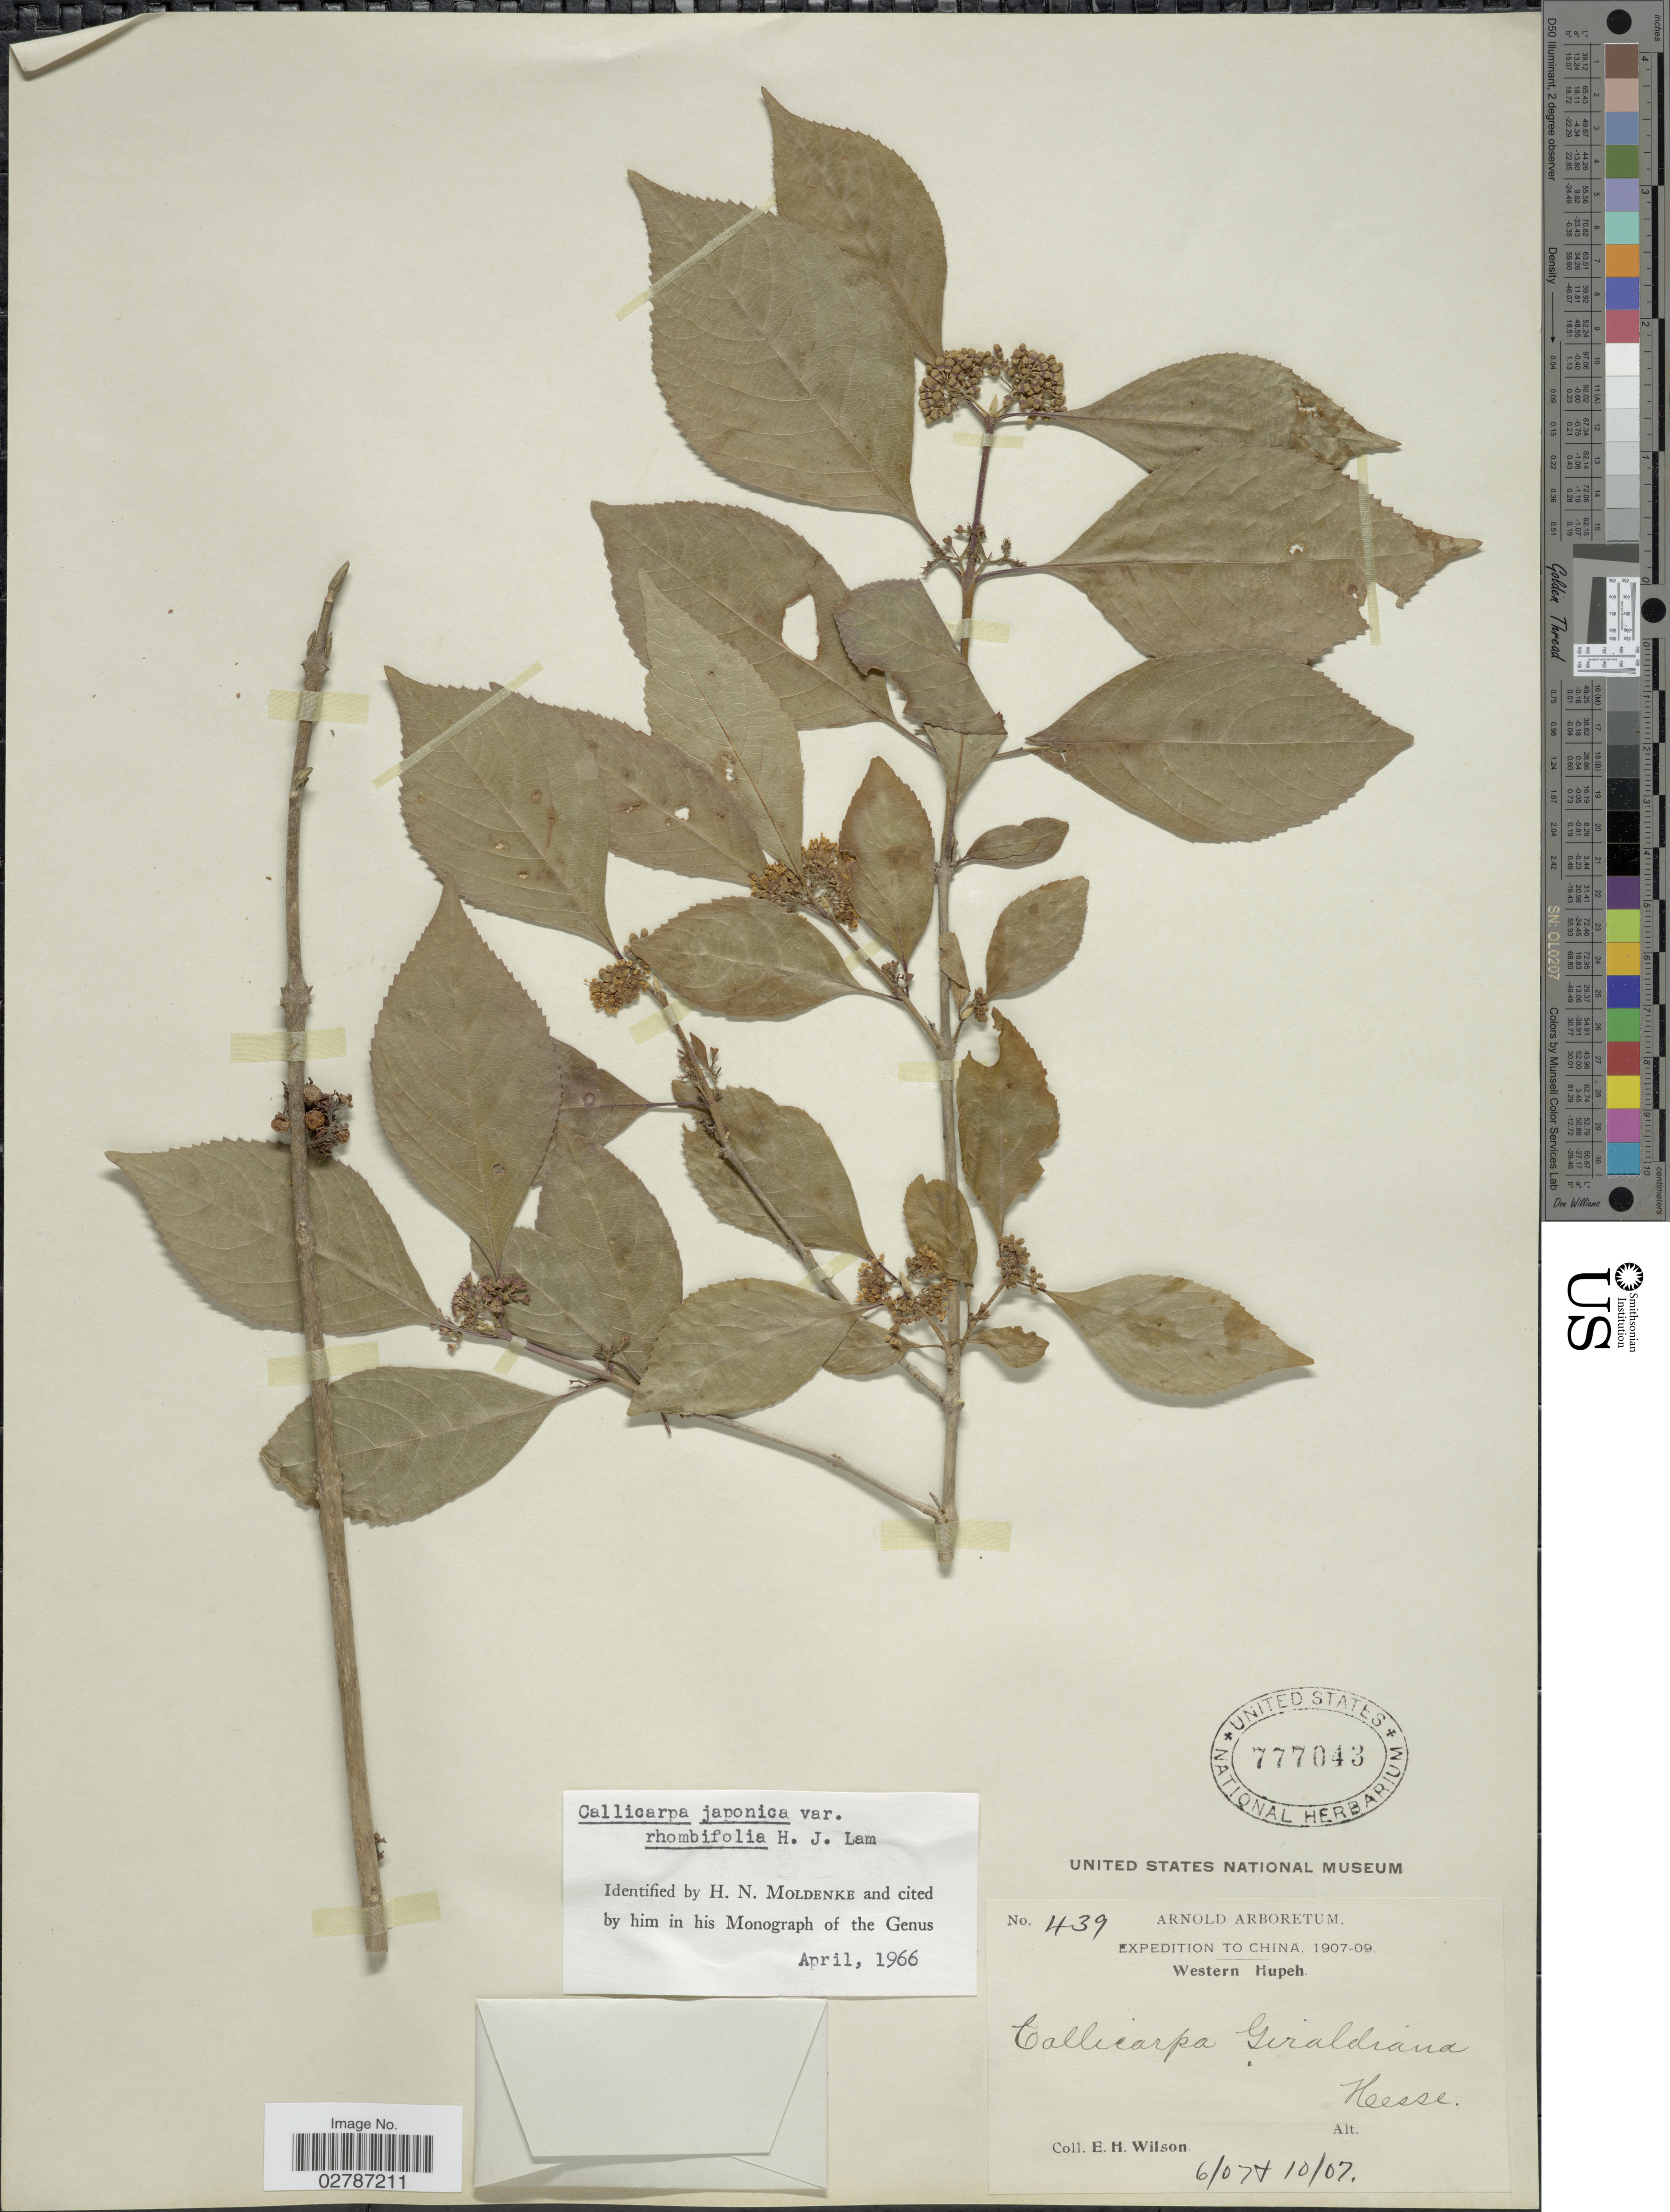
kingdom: Plantae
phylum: Tracheophyta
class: Magnoliopsida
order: Lamiales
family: Lamiaceae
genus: Callicarpa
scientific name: Callicarpa japonica var. rhombifolia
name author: H.J. Lam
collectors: E. Wilson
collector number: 439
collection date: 1907-06/1907-10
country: China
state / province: Hubei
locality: Western Hupeh.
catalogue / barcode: US 777043